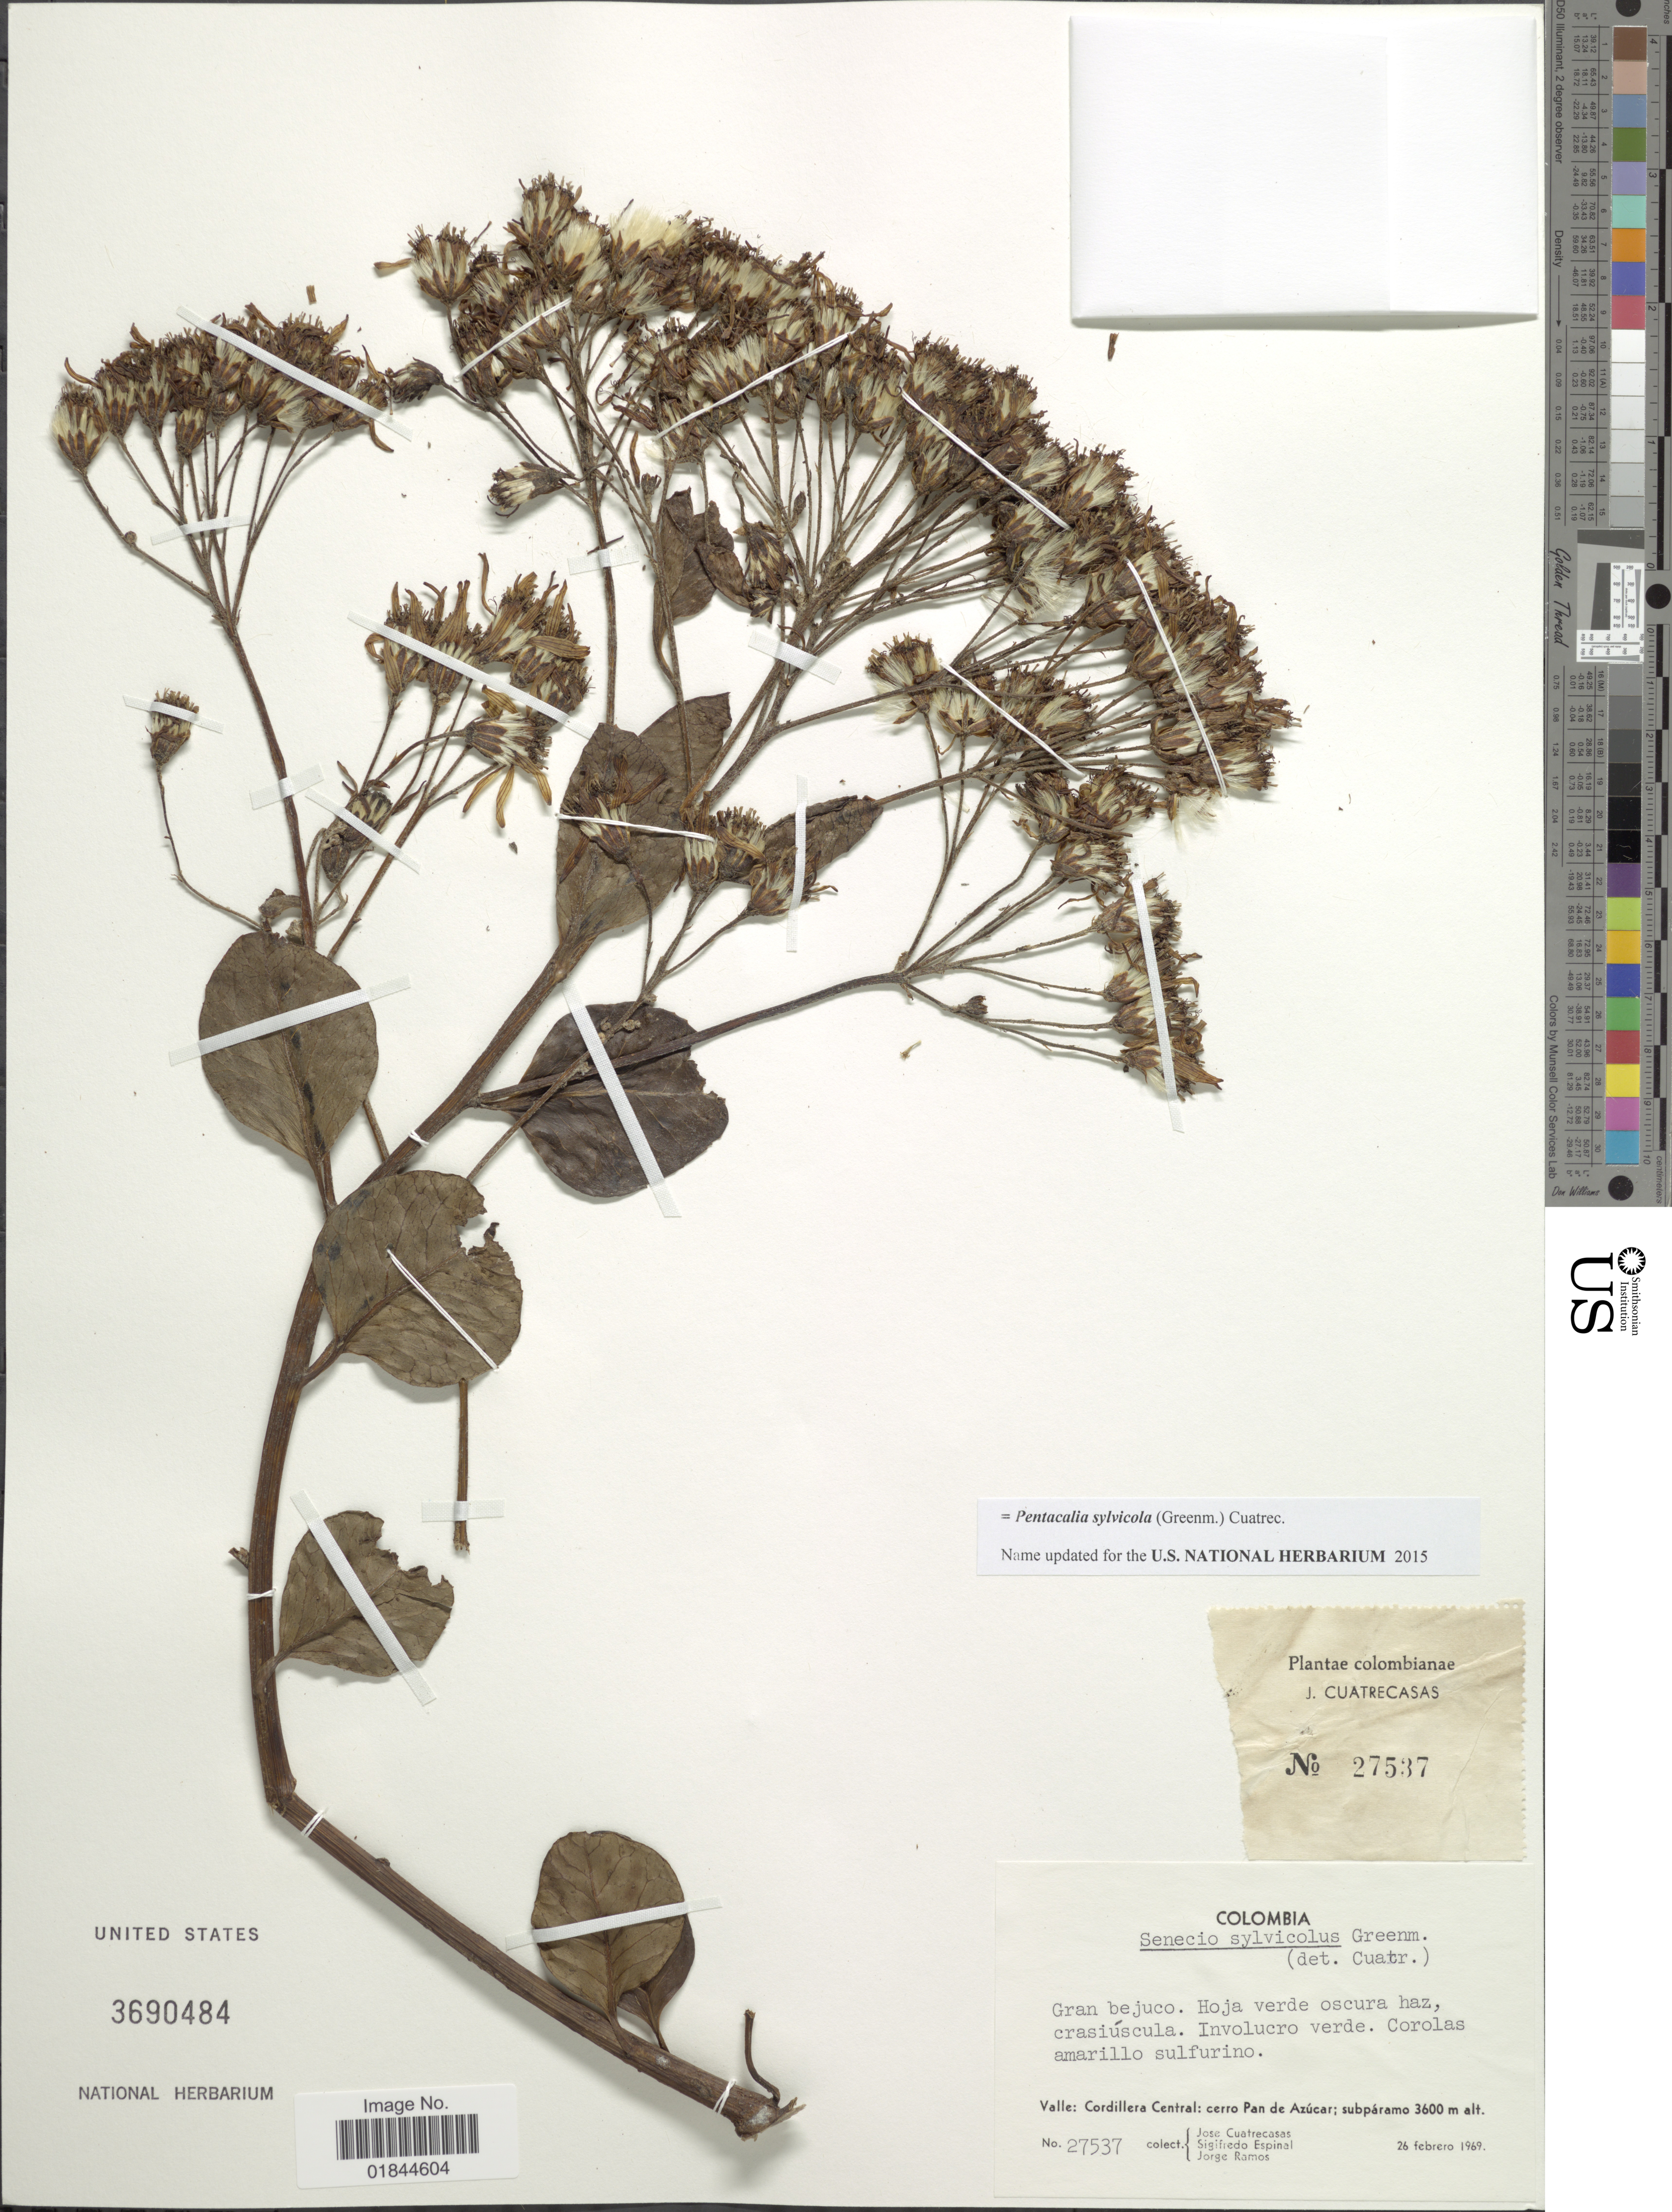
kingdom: Plantae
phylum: Tracheophyta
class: Magnoliopsida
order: Asterales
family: Asteraceae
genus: Pentacalia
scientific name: Pentacalia sylvicola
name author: (Greenm.) Cuatrec.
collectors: J. Cuatrecasas, L. S. Espinal & J. Ramos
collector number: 27537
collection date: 1969-02-26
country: Colombia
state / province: Valle del Cauca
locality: Cordillera Central, cerro Pan de Azucar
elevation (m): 3600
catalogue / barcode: US 3690484